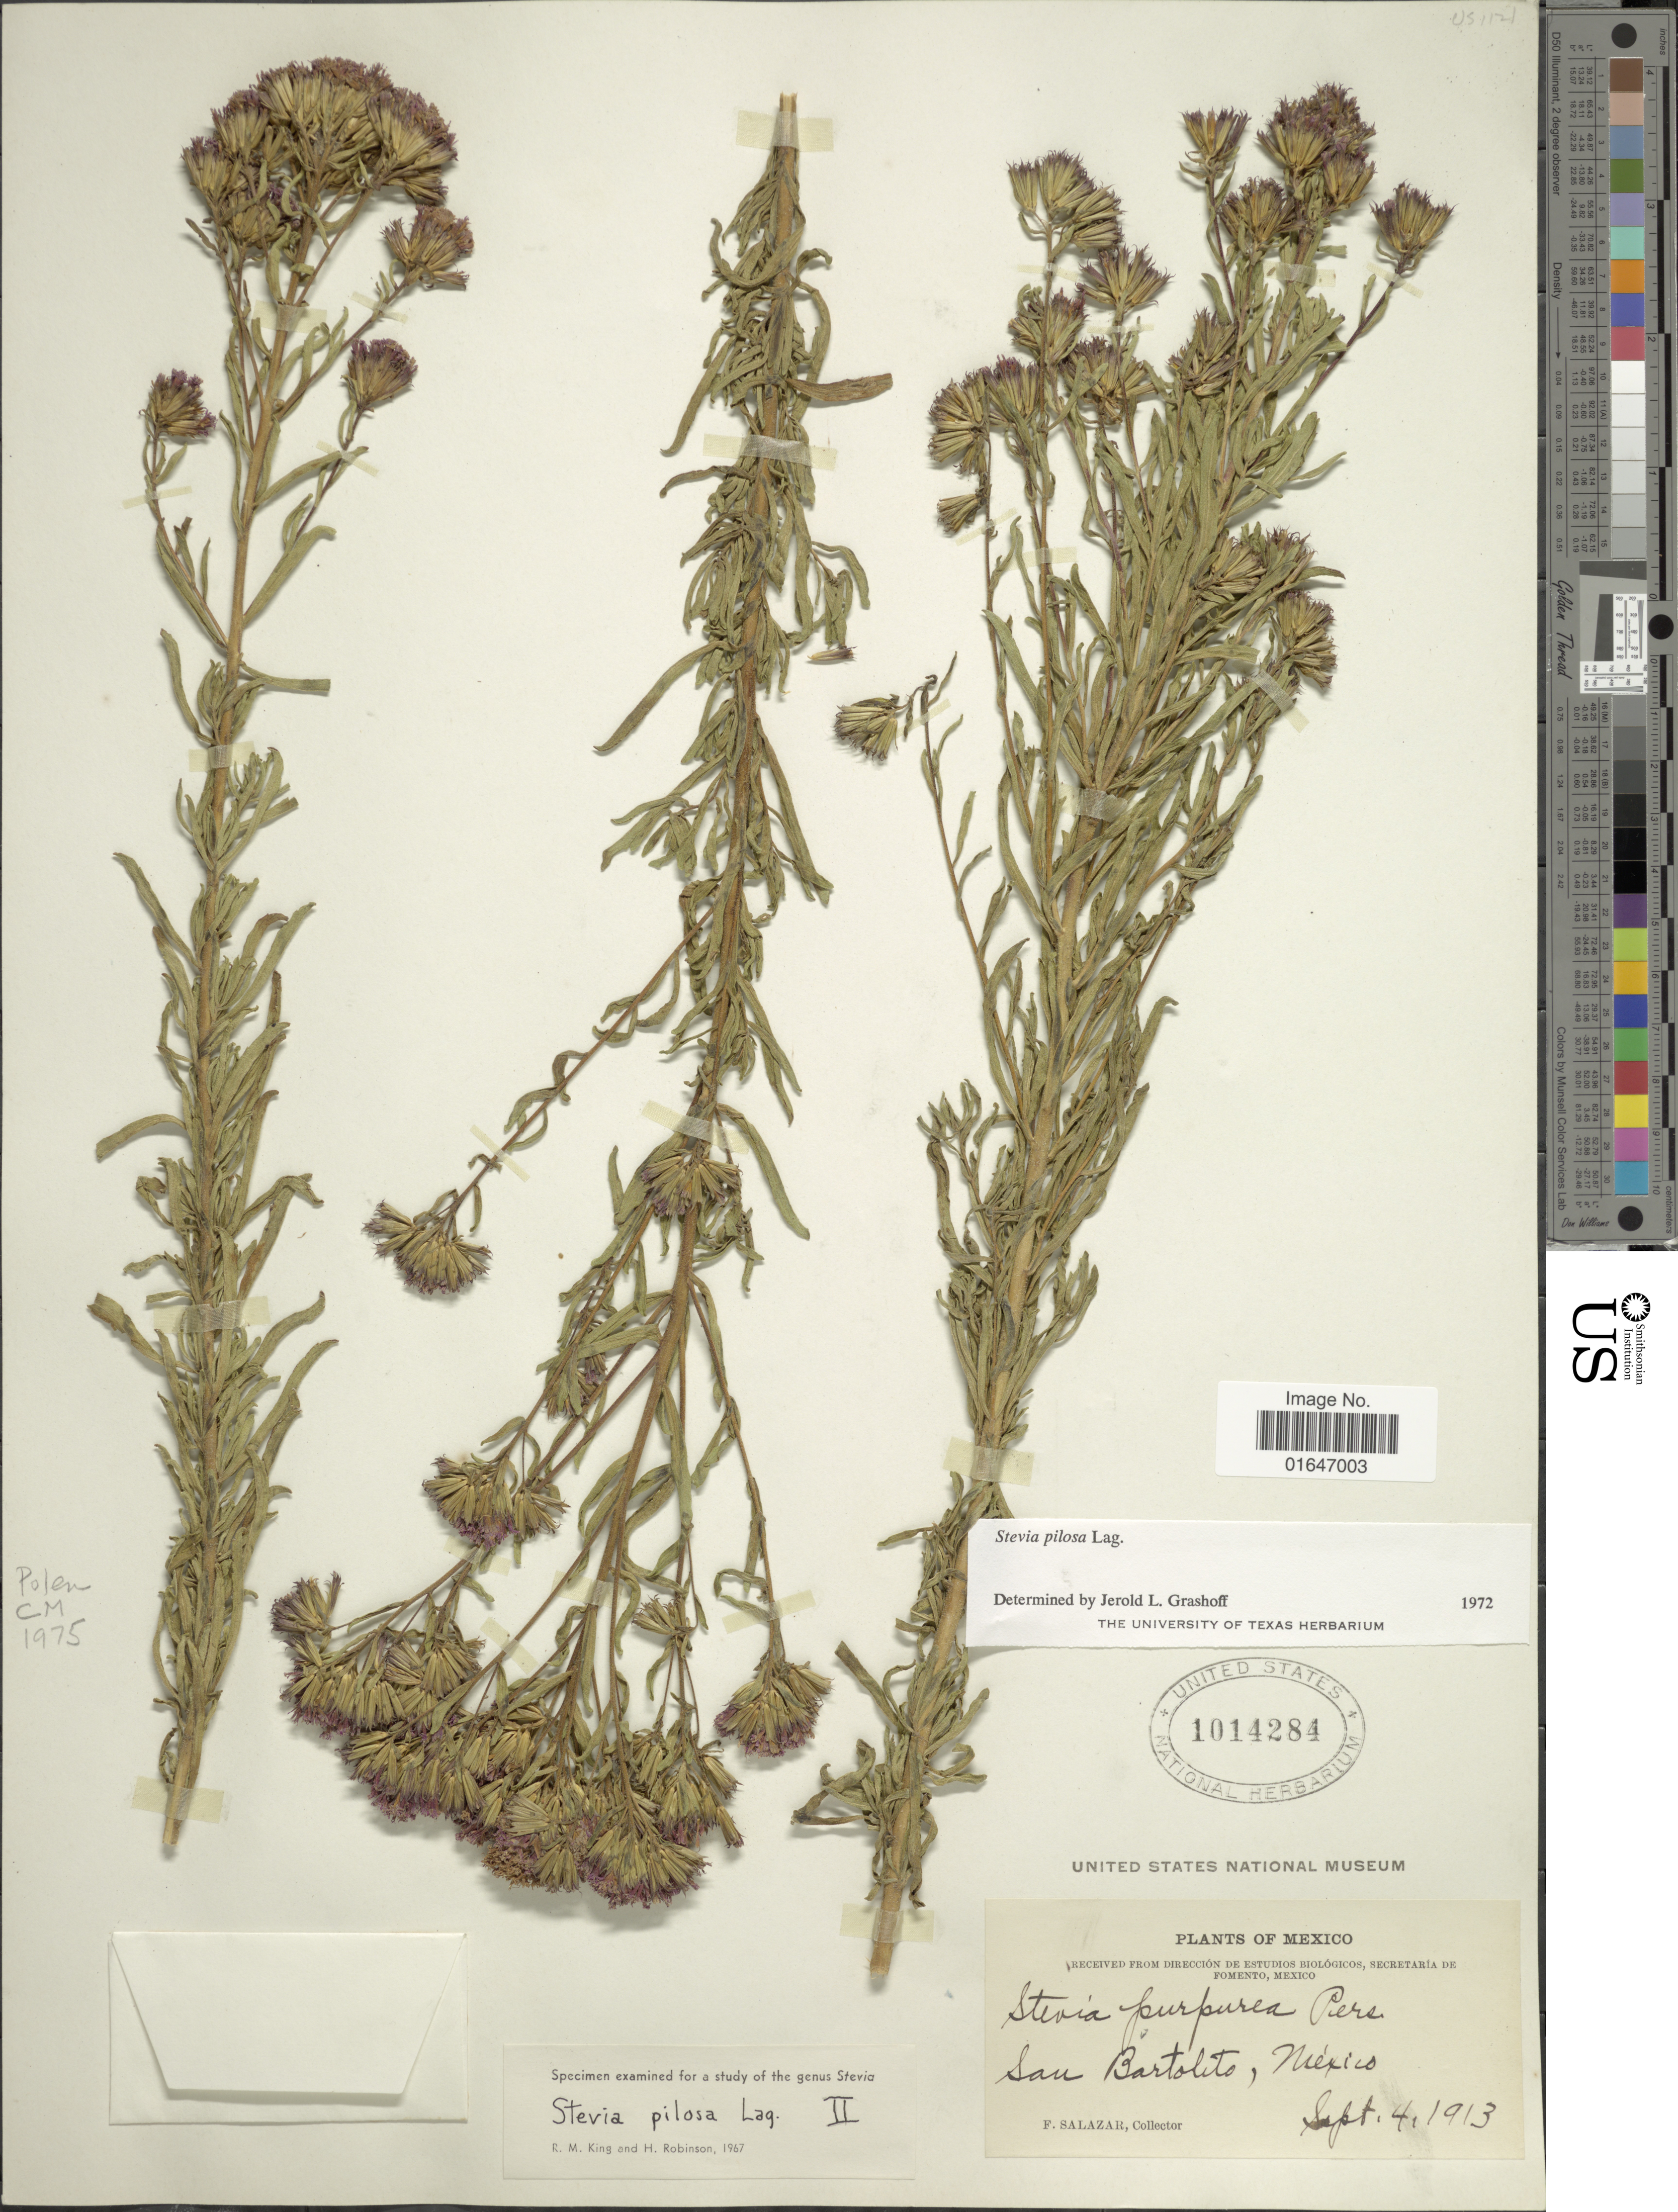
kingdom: Plantae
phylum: Tracheophyta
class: Magnoliopsida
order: Asterales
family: Asteraceae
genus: Stevia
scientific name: Stevia pilosa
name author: Lag.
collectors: F. Salazar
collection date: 1913-09-04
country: Mexico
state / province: México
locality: San Bartolito, México.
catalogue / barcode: US 1014284